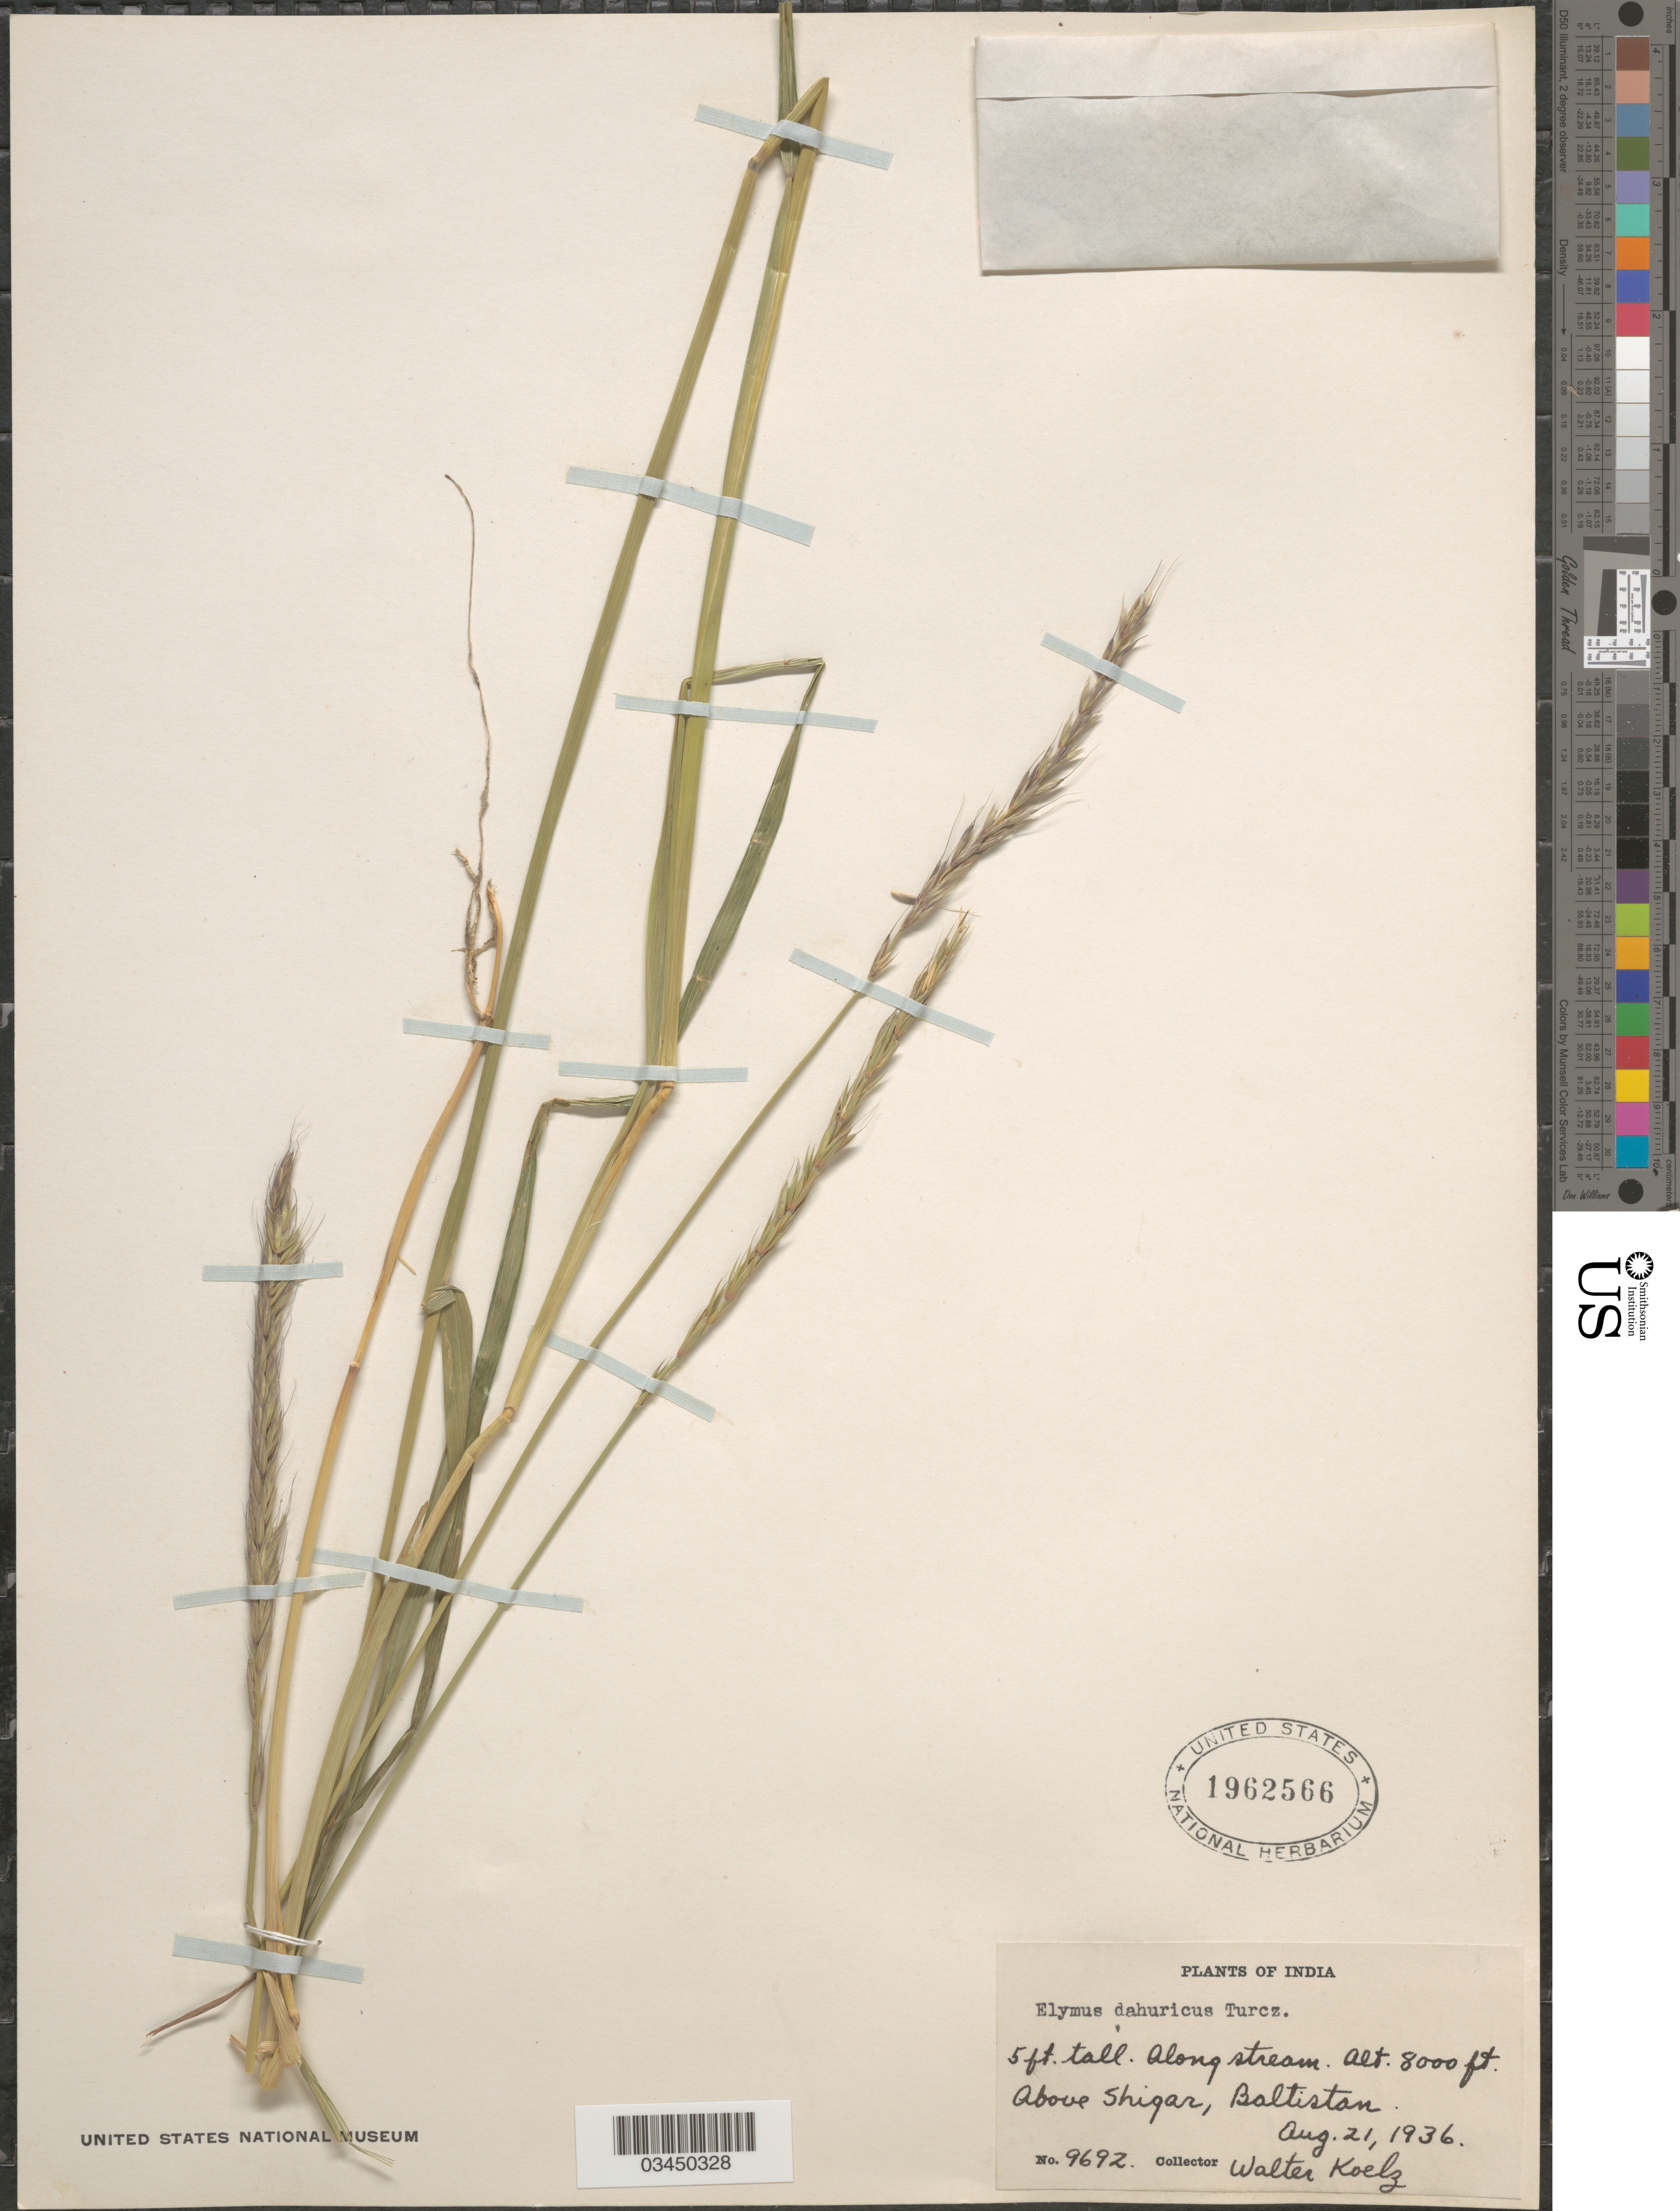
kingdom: Plantae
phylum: Tracheophyta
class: Liliopsida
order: Poales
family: Poaceae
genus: Elymus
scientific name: Elymus dahuricus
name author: Turcz. ex Griseb.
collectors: W. N. Koelz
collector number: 9692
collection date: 1936-08-21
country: Pakistan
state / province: Gilgit-Baltistan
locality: Along stream. Above Shigar, Baltistan.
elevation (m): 2438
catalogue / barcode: US 1962566